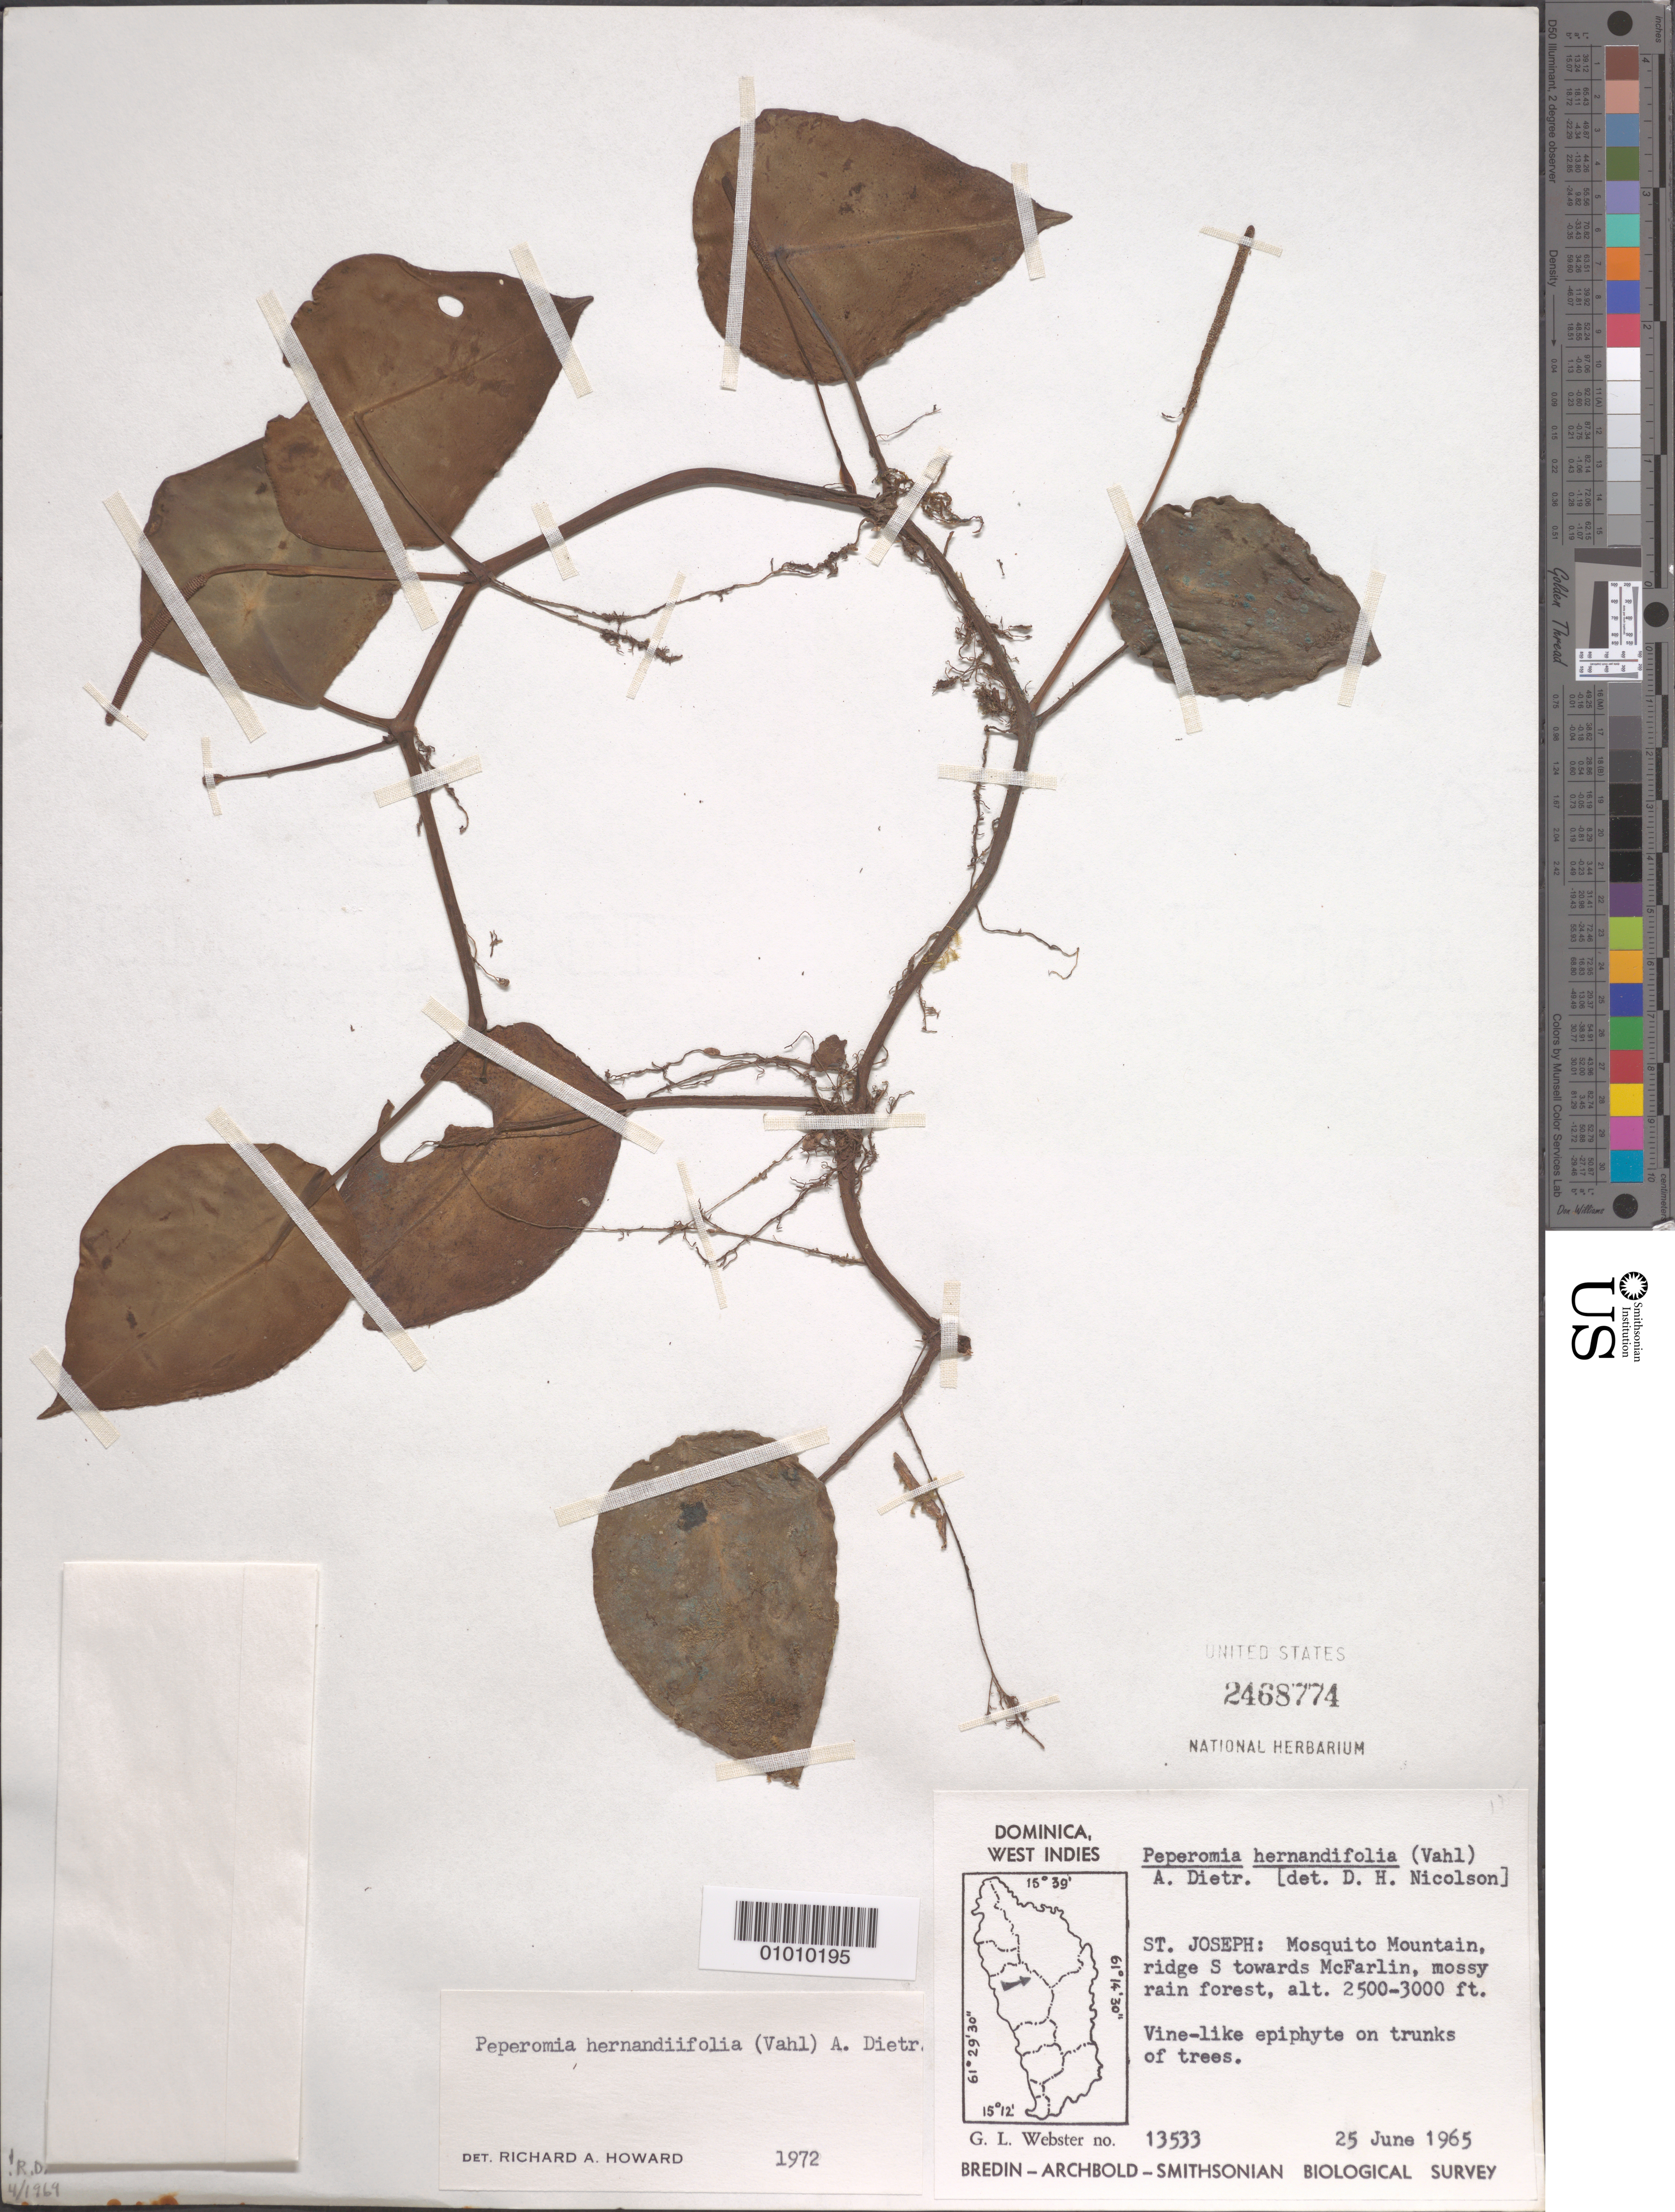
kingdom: Plantae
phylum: Tracheophyta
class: Magnoliopsida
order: Piperales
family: Piperaceae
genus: Peperomia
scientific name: Peperomia hernandiifolia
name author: (Vahl) A. Dietr.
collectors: G. L. Webster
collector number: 13533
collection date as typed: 25 Jun 1965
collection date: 1965-06-25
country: Dominica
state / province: St. Joseph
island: Dominica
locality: St. Joseph: Mosquito Mountain, ridge S towards McFarlin, mossy rain forest.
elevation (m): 762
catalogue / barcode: US 2468774